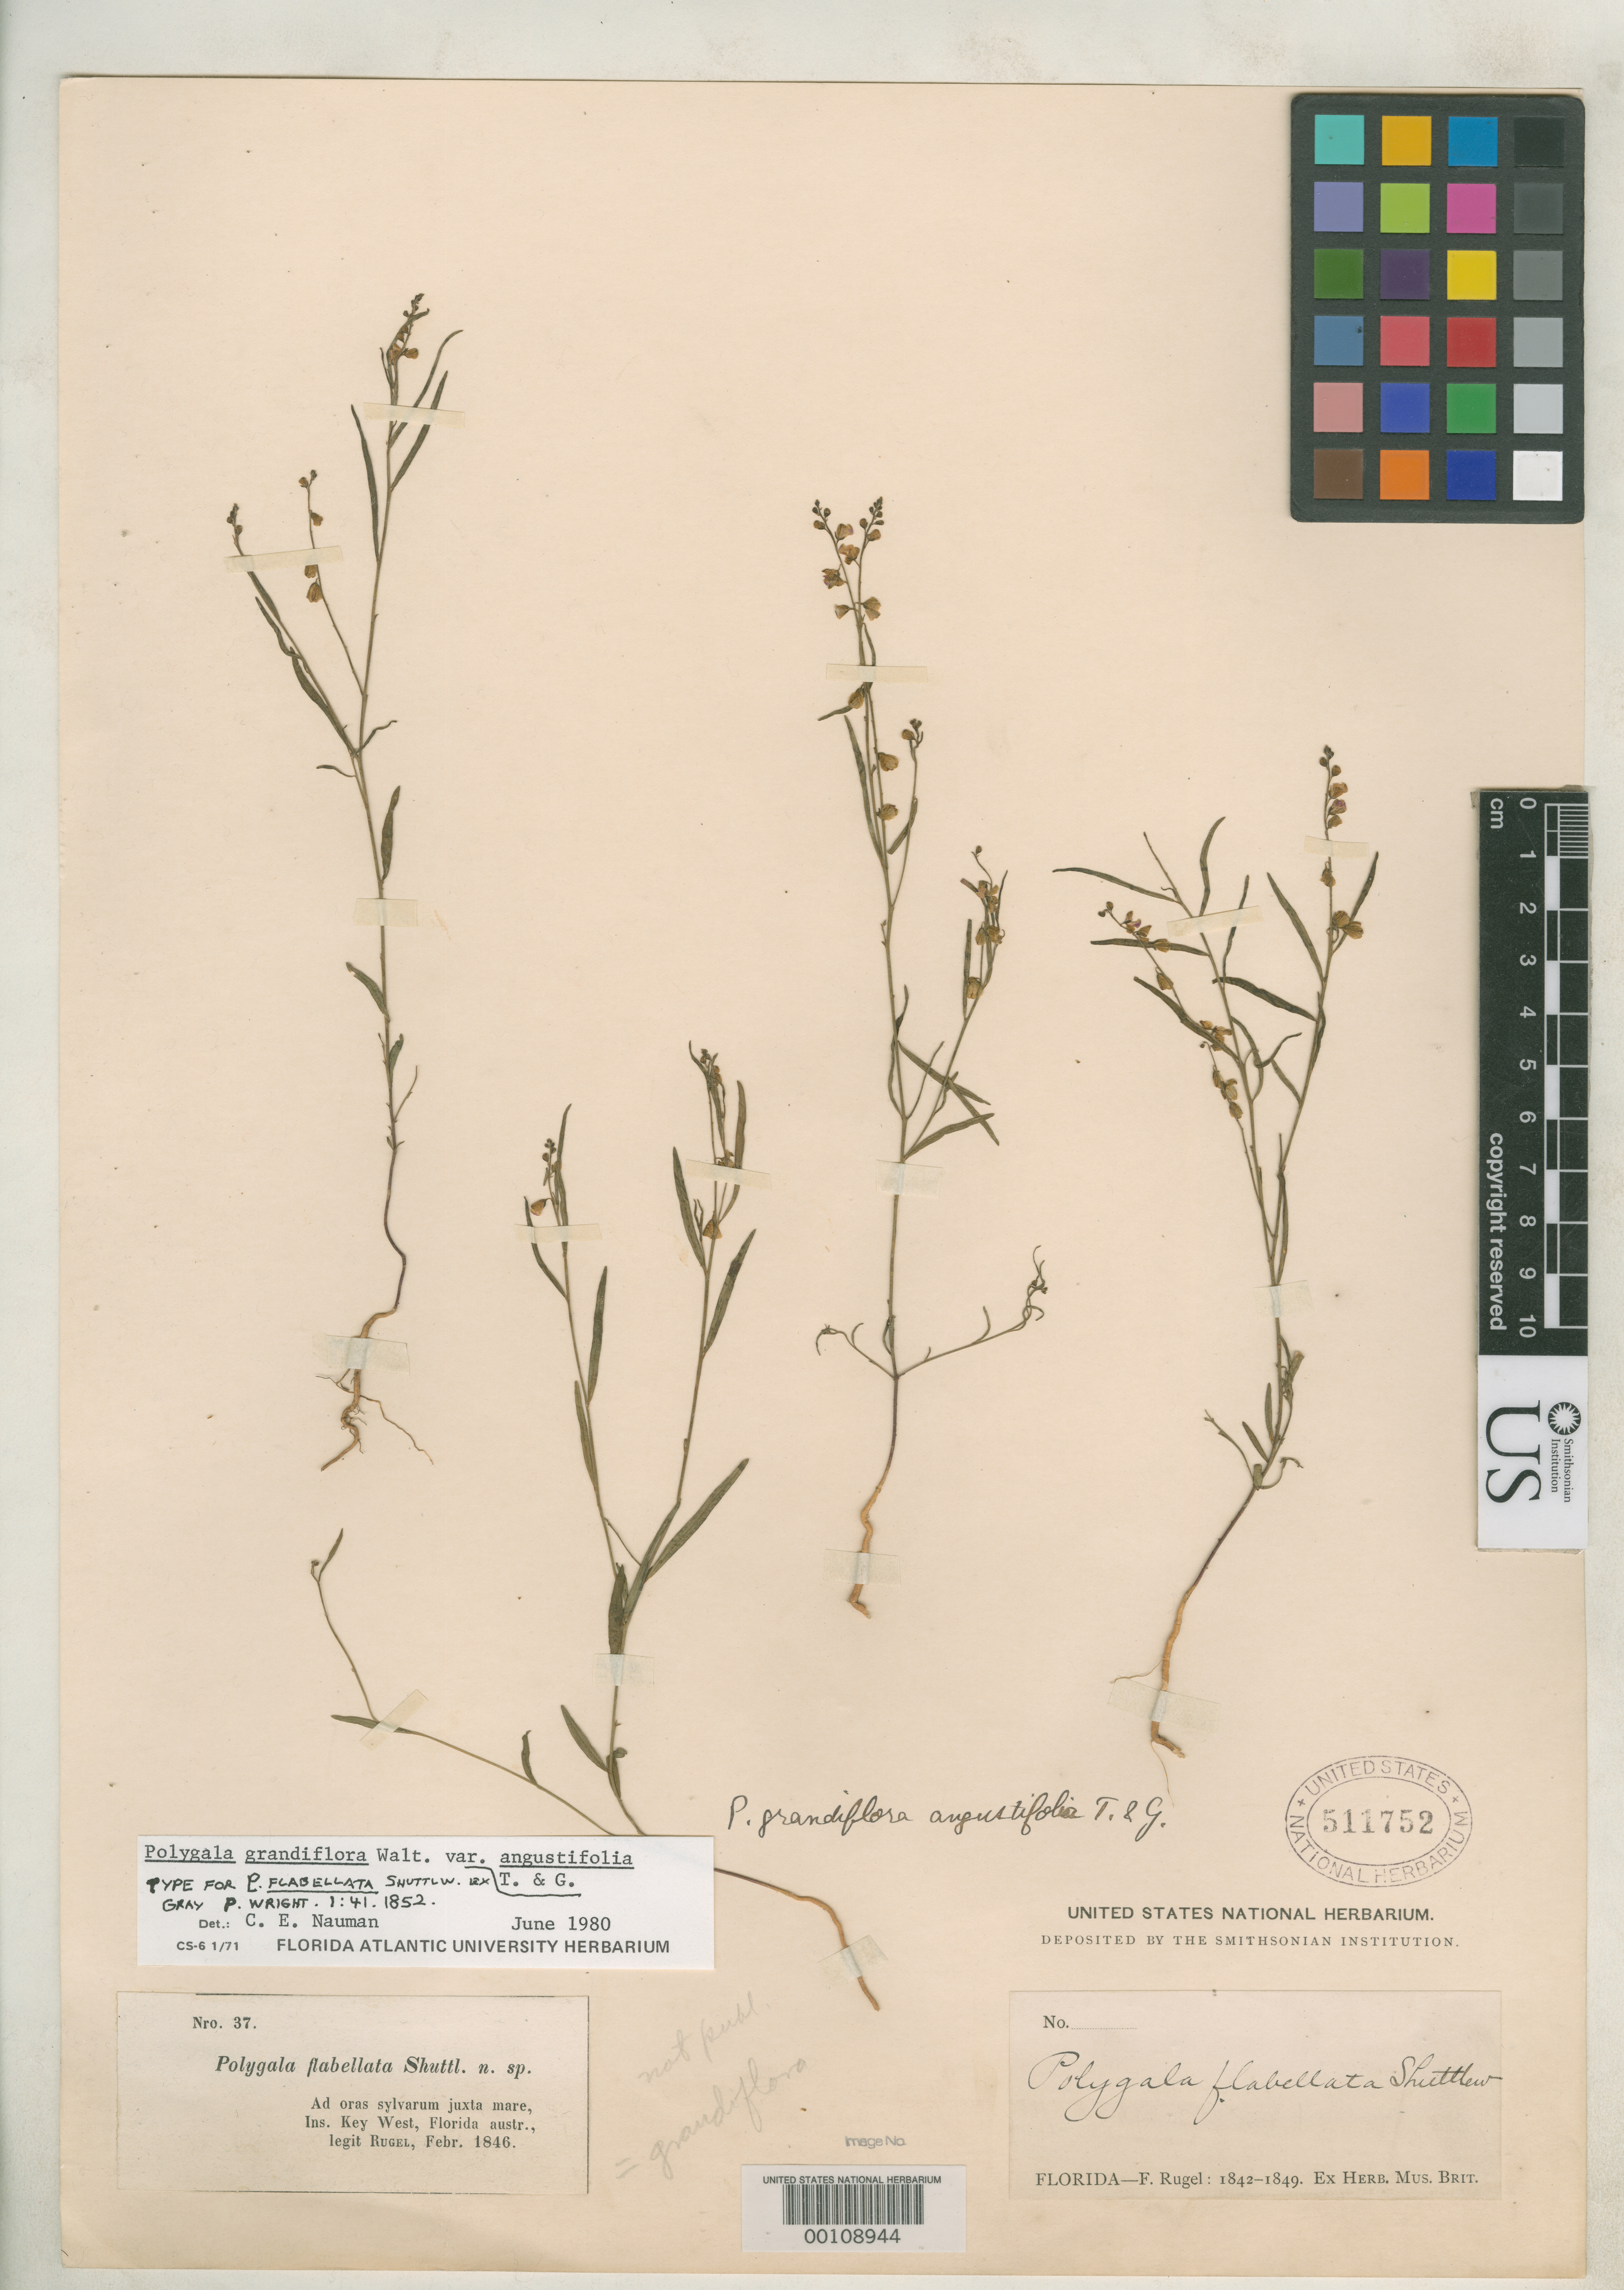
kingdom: Plantae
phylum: Tracheophyta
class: Magnoliopsida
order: Fabales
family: Polygalaceae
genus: Polygala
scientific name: Polygala flabellata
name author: Shuttlew. ex A. Gray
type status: Type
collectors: F. Rugel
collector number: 37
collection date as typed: Feb 1846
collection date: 1846-02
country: United States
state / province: Florida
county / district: Monroe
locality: Key West.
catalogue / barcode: US 511752